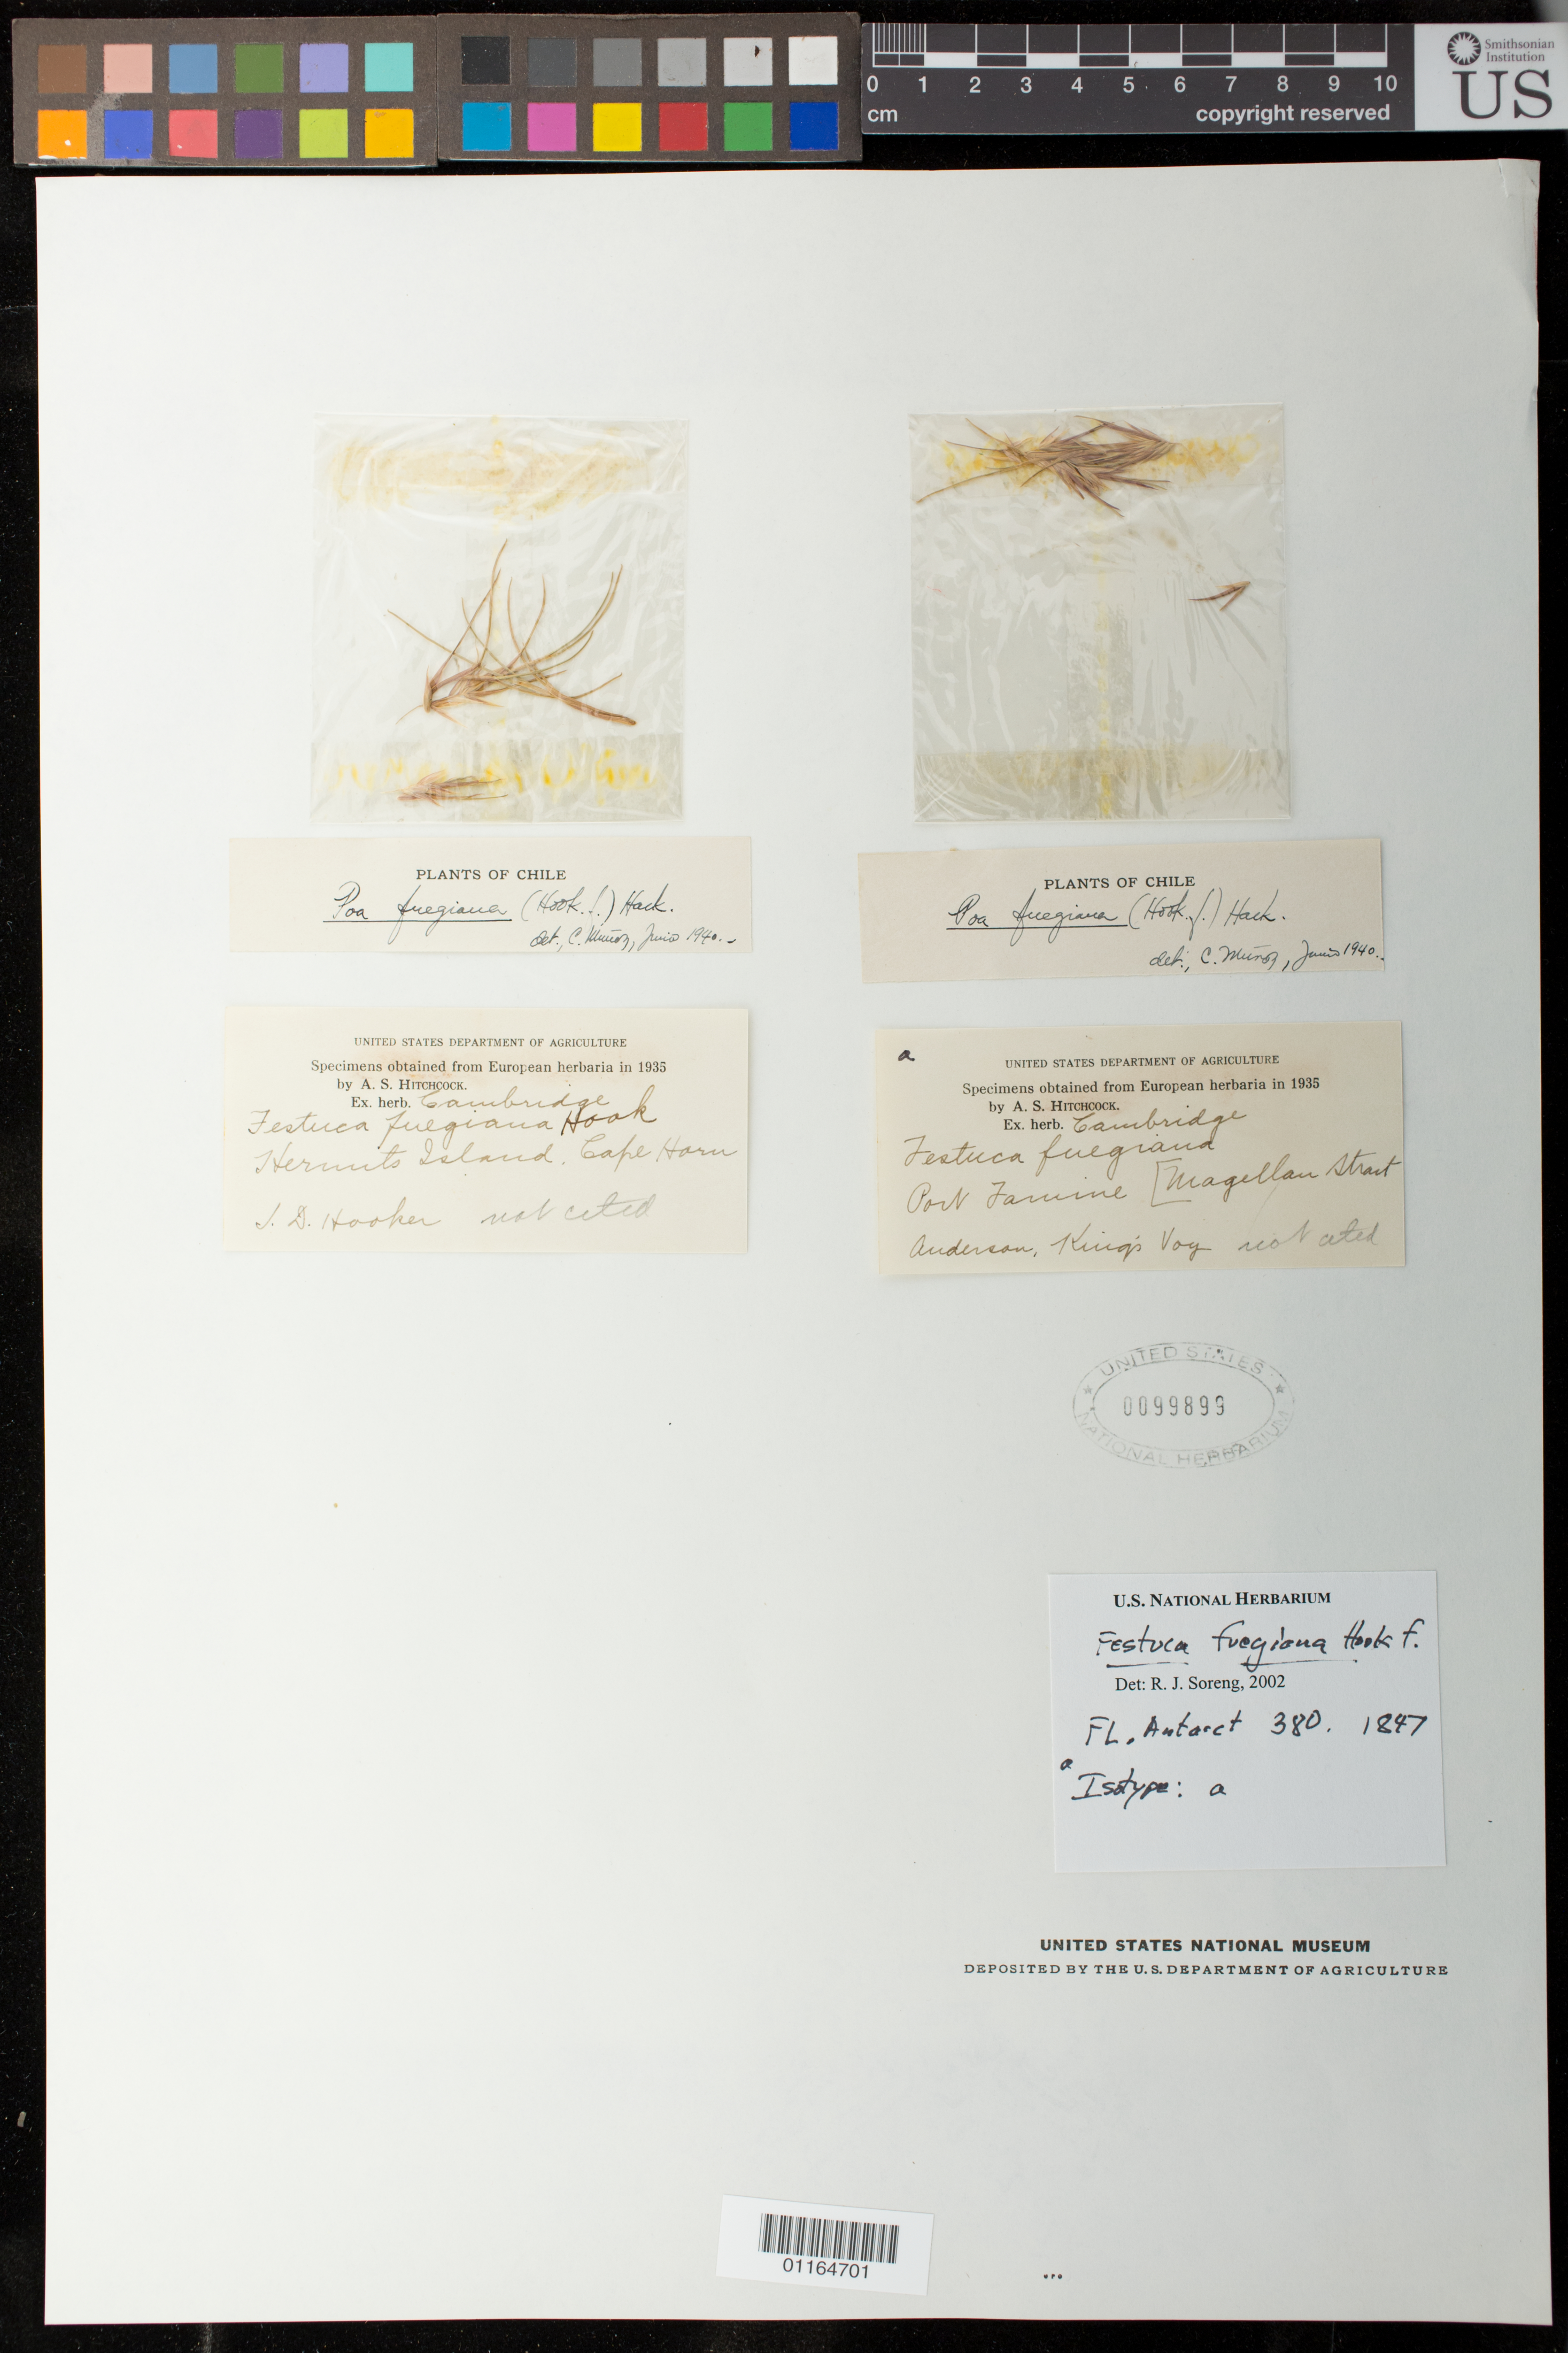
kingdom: Plantae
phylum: Tracheophyta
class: Liliopsida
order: Poales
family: Poaceae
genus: Festuca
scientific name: Festuca fuegiana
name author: Hook. f.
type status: Type Collection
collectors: -- Anderson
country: Chile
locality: Port Famine, Magellans Strait, King's Voyage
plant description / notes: Fragmentary material of type specimen (s?) ex herb. Cambridge. 2 elements on sheet, one of which (Hooker s.n., Hermits Island, Cape Horn) may not be type material (but is probably original material).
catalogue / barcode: US 99899